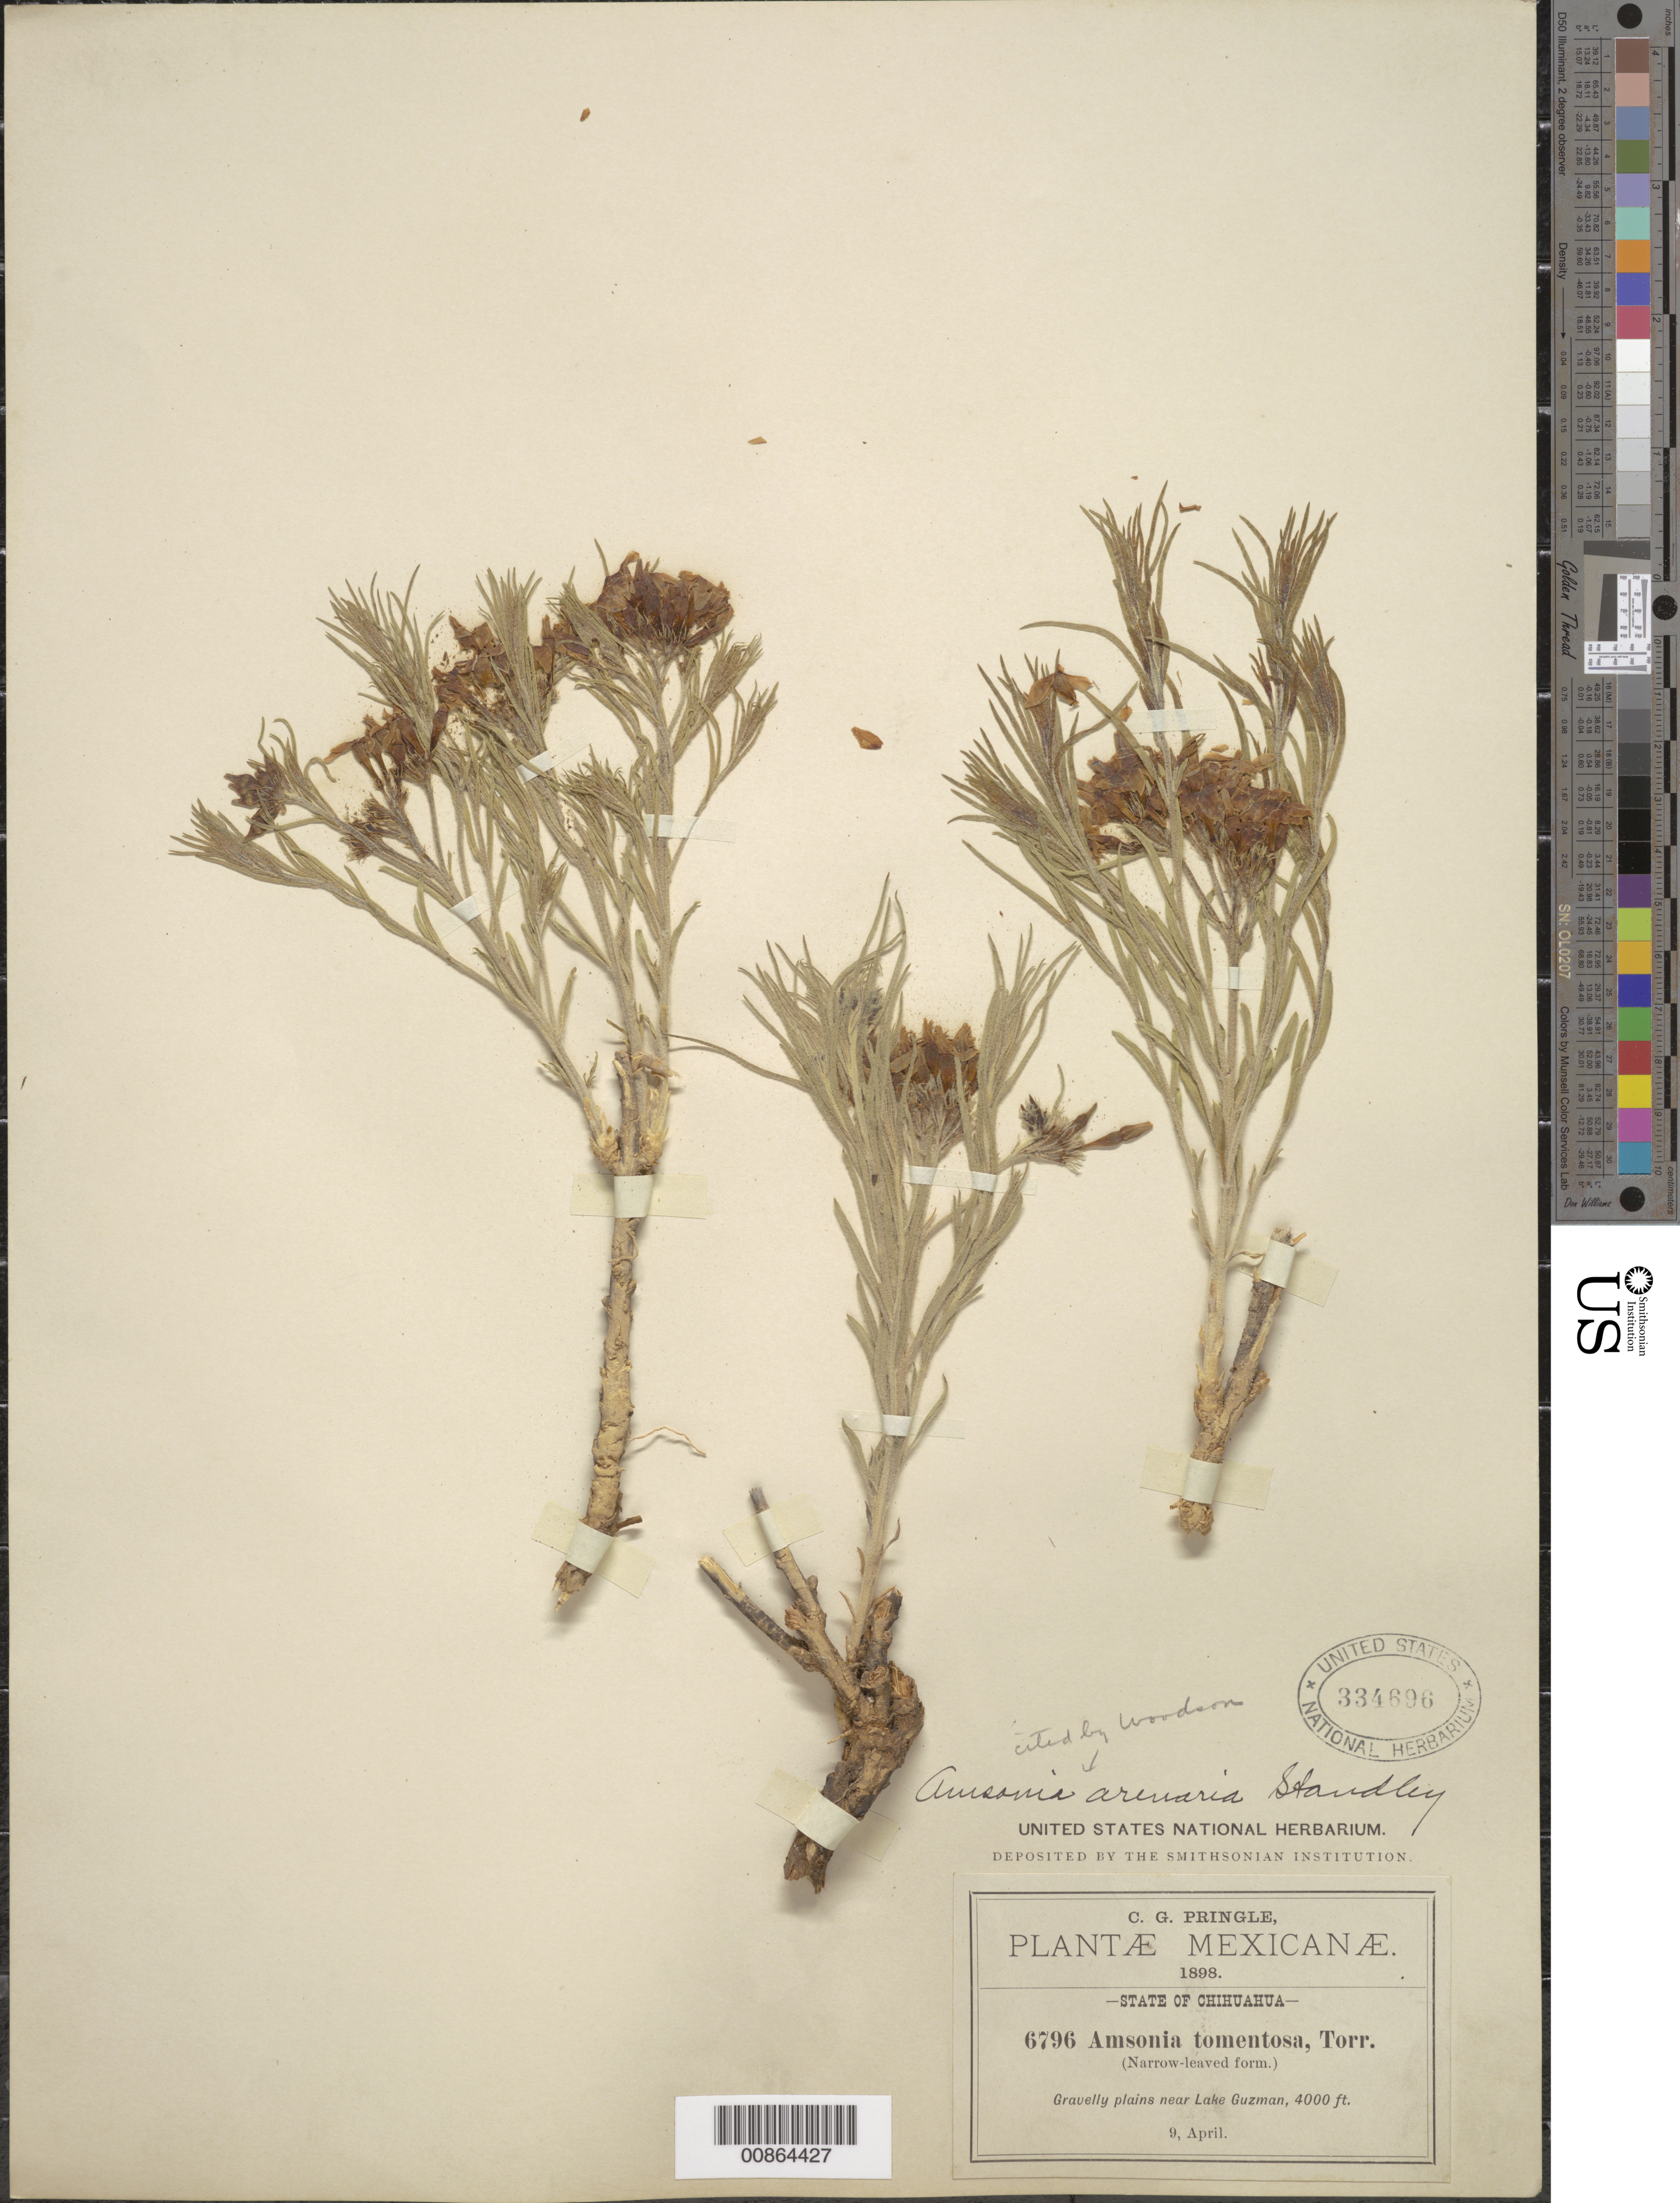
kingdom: Plantae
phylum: Tracheophyta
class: Magnoliopsida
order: Gentianales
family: Apocynaceae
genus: Amsonia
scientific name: Amsonia tomentosa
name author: Torr. & Frém.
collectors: C. G. Pringle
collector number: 6796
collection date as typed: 09 Apr 1898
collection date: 1898-04-09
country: Mexico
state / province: Chihuahua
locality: Near Lake Guzmán.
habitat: Gravelly plains.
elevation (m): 1219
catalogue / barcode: US 334696